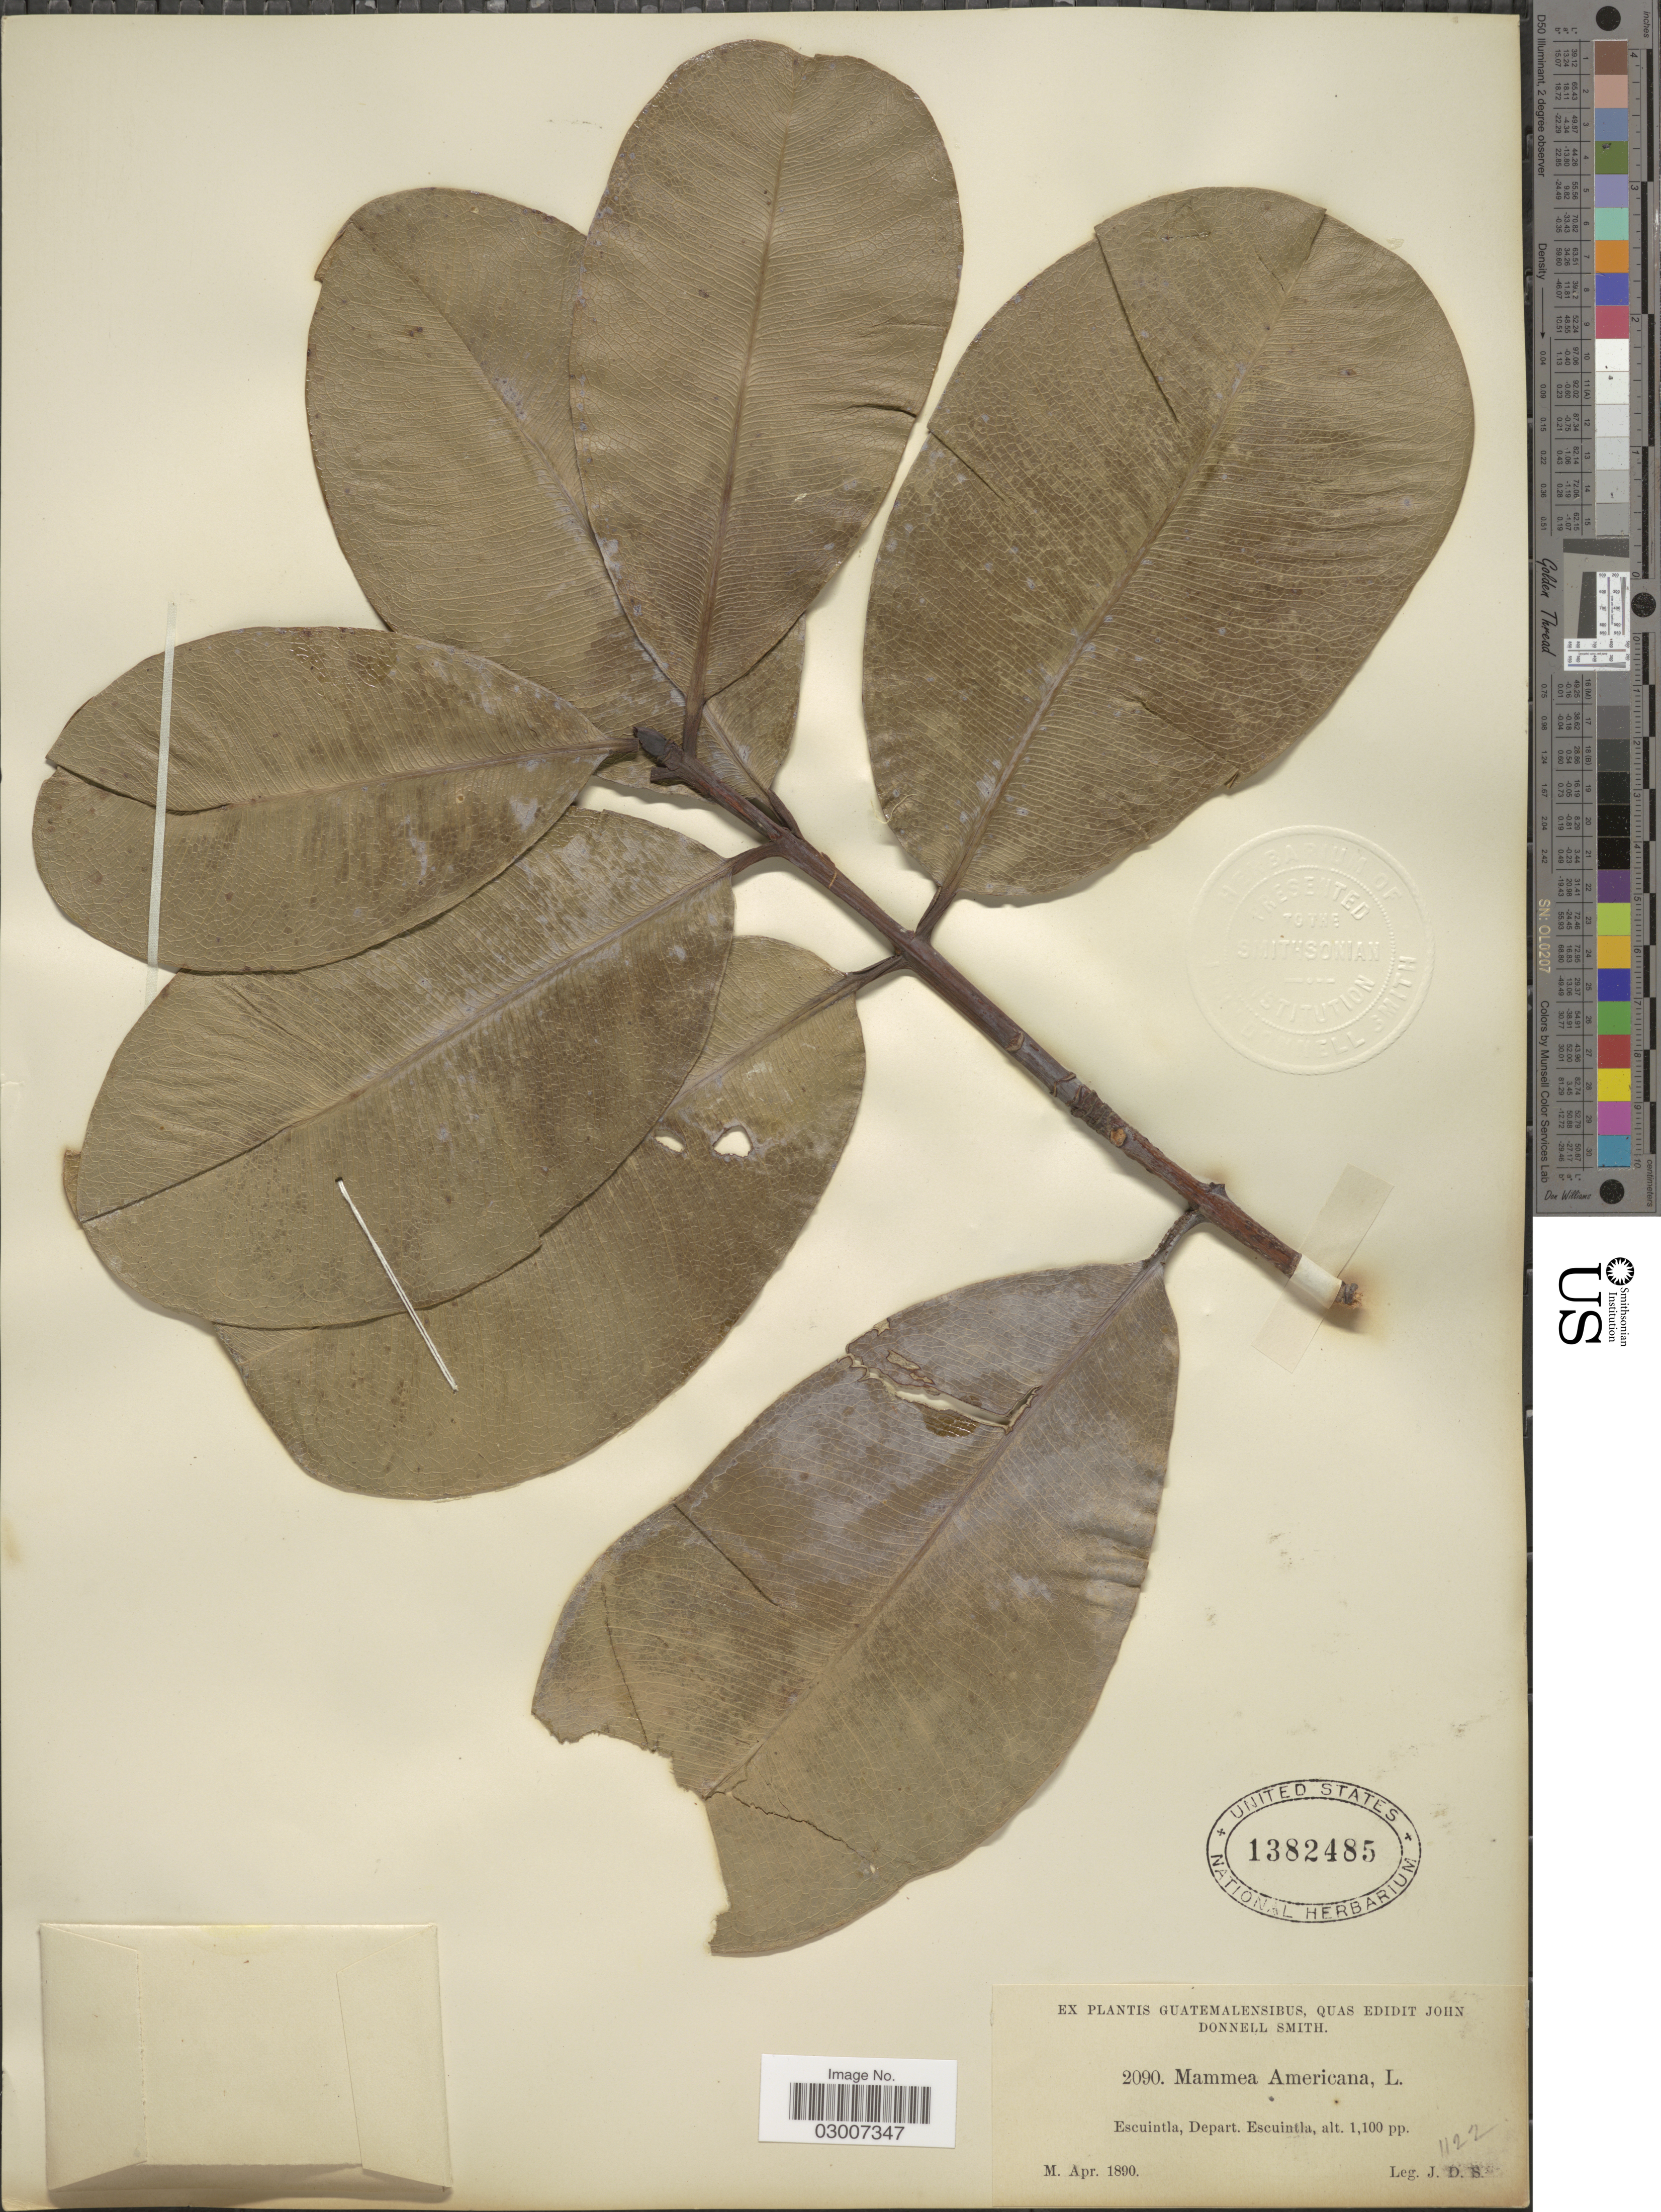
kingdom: Plantae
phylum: Tracheophyta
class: Magnoliopsida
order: Malpighiales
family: Calophyllaceae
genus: Mammea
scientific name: Mammea americana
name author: L.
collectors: J. Donnell Smith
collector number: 2090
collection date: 1890-04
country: Guatemala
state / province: Escuintla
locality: Escuintla, Depart. Escuintla.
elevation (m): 335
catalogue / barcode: US 1382485